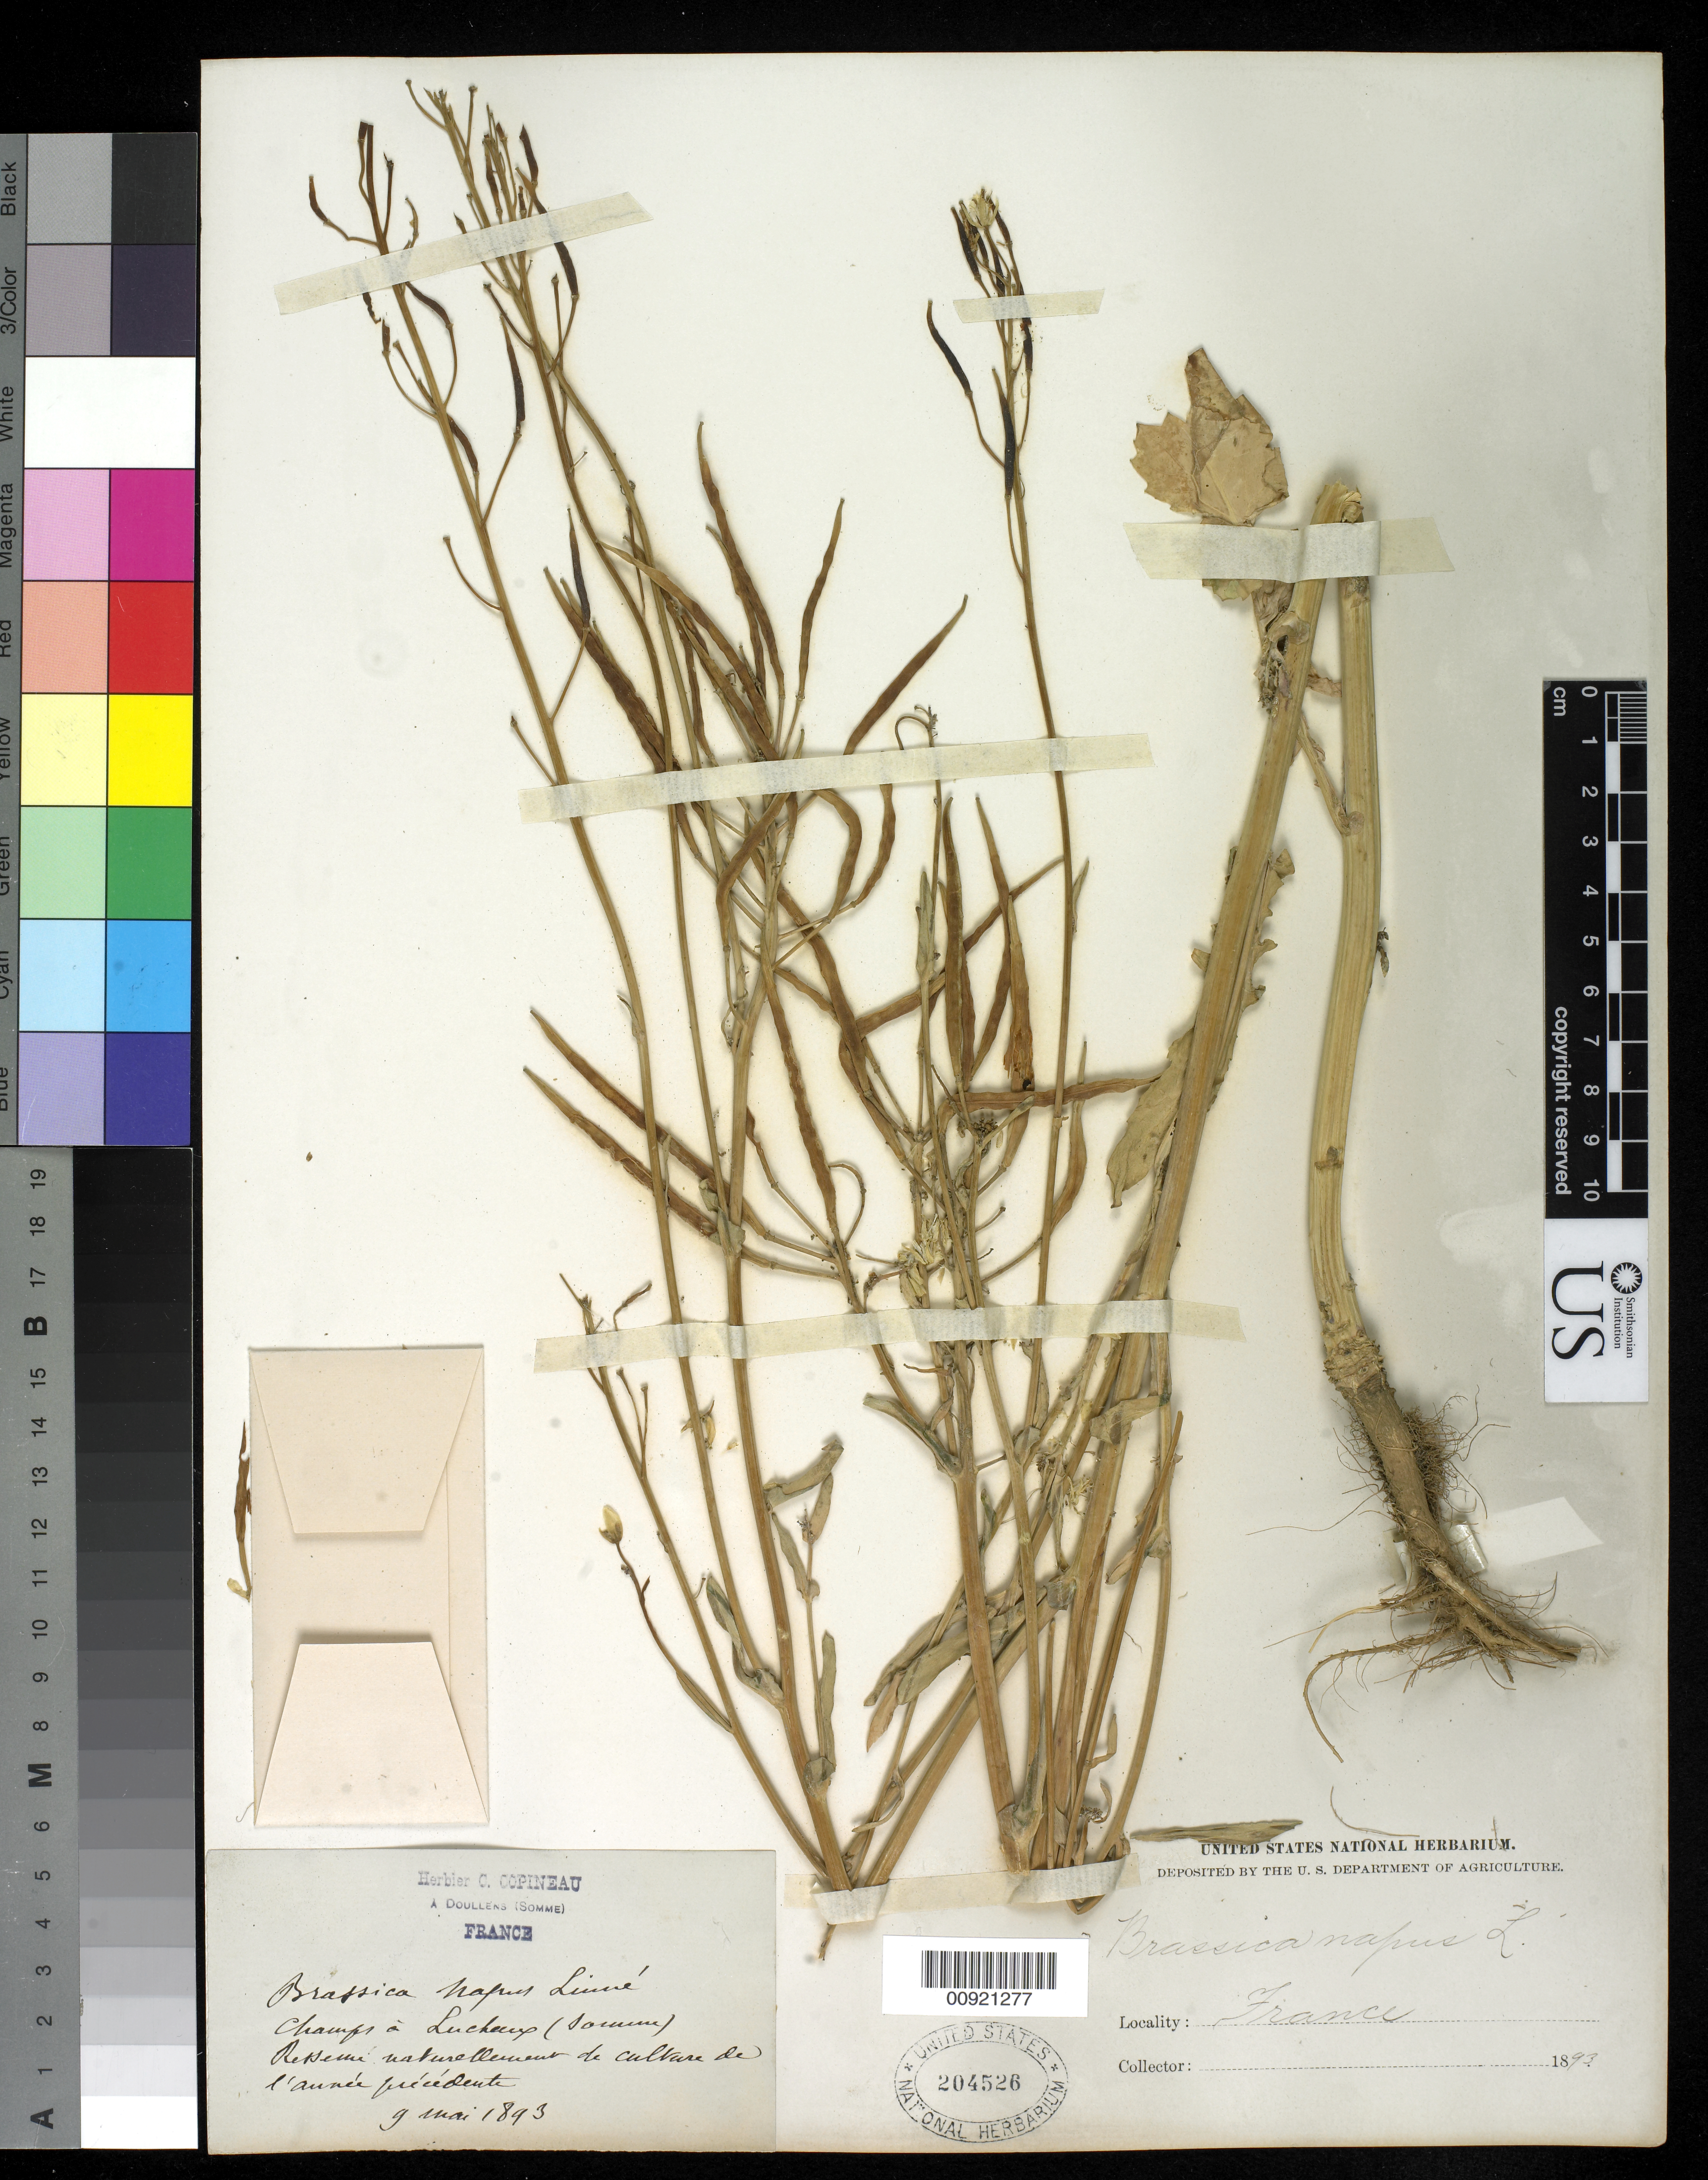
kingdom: Plantae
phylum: Tracheophyta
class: Magnoliopsida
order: Brassicales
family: Brassicaceae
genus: Brassica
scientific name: Brassica napus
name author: L.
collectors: C. Copineau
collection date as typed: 09 May 1893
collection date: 1893-05-09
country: France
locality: Champs á luckays (Somme) [rest illegible]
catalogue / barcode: US 204526